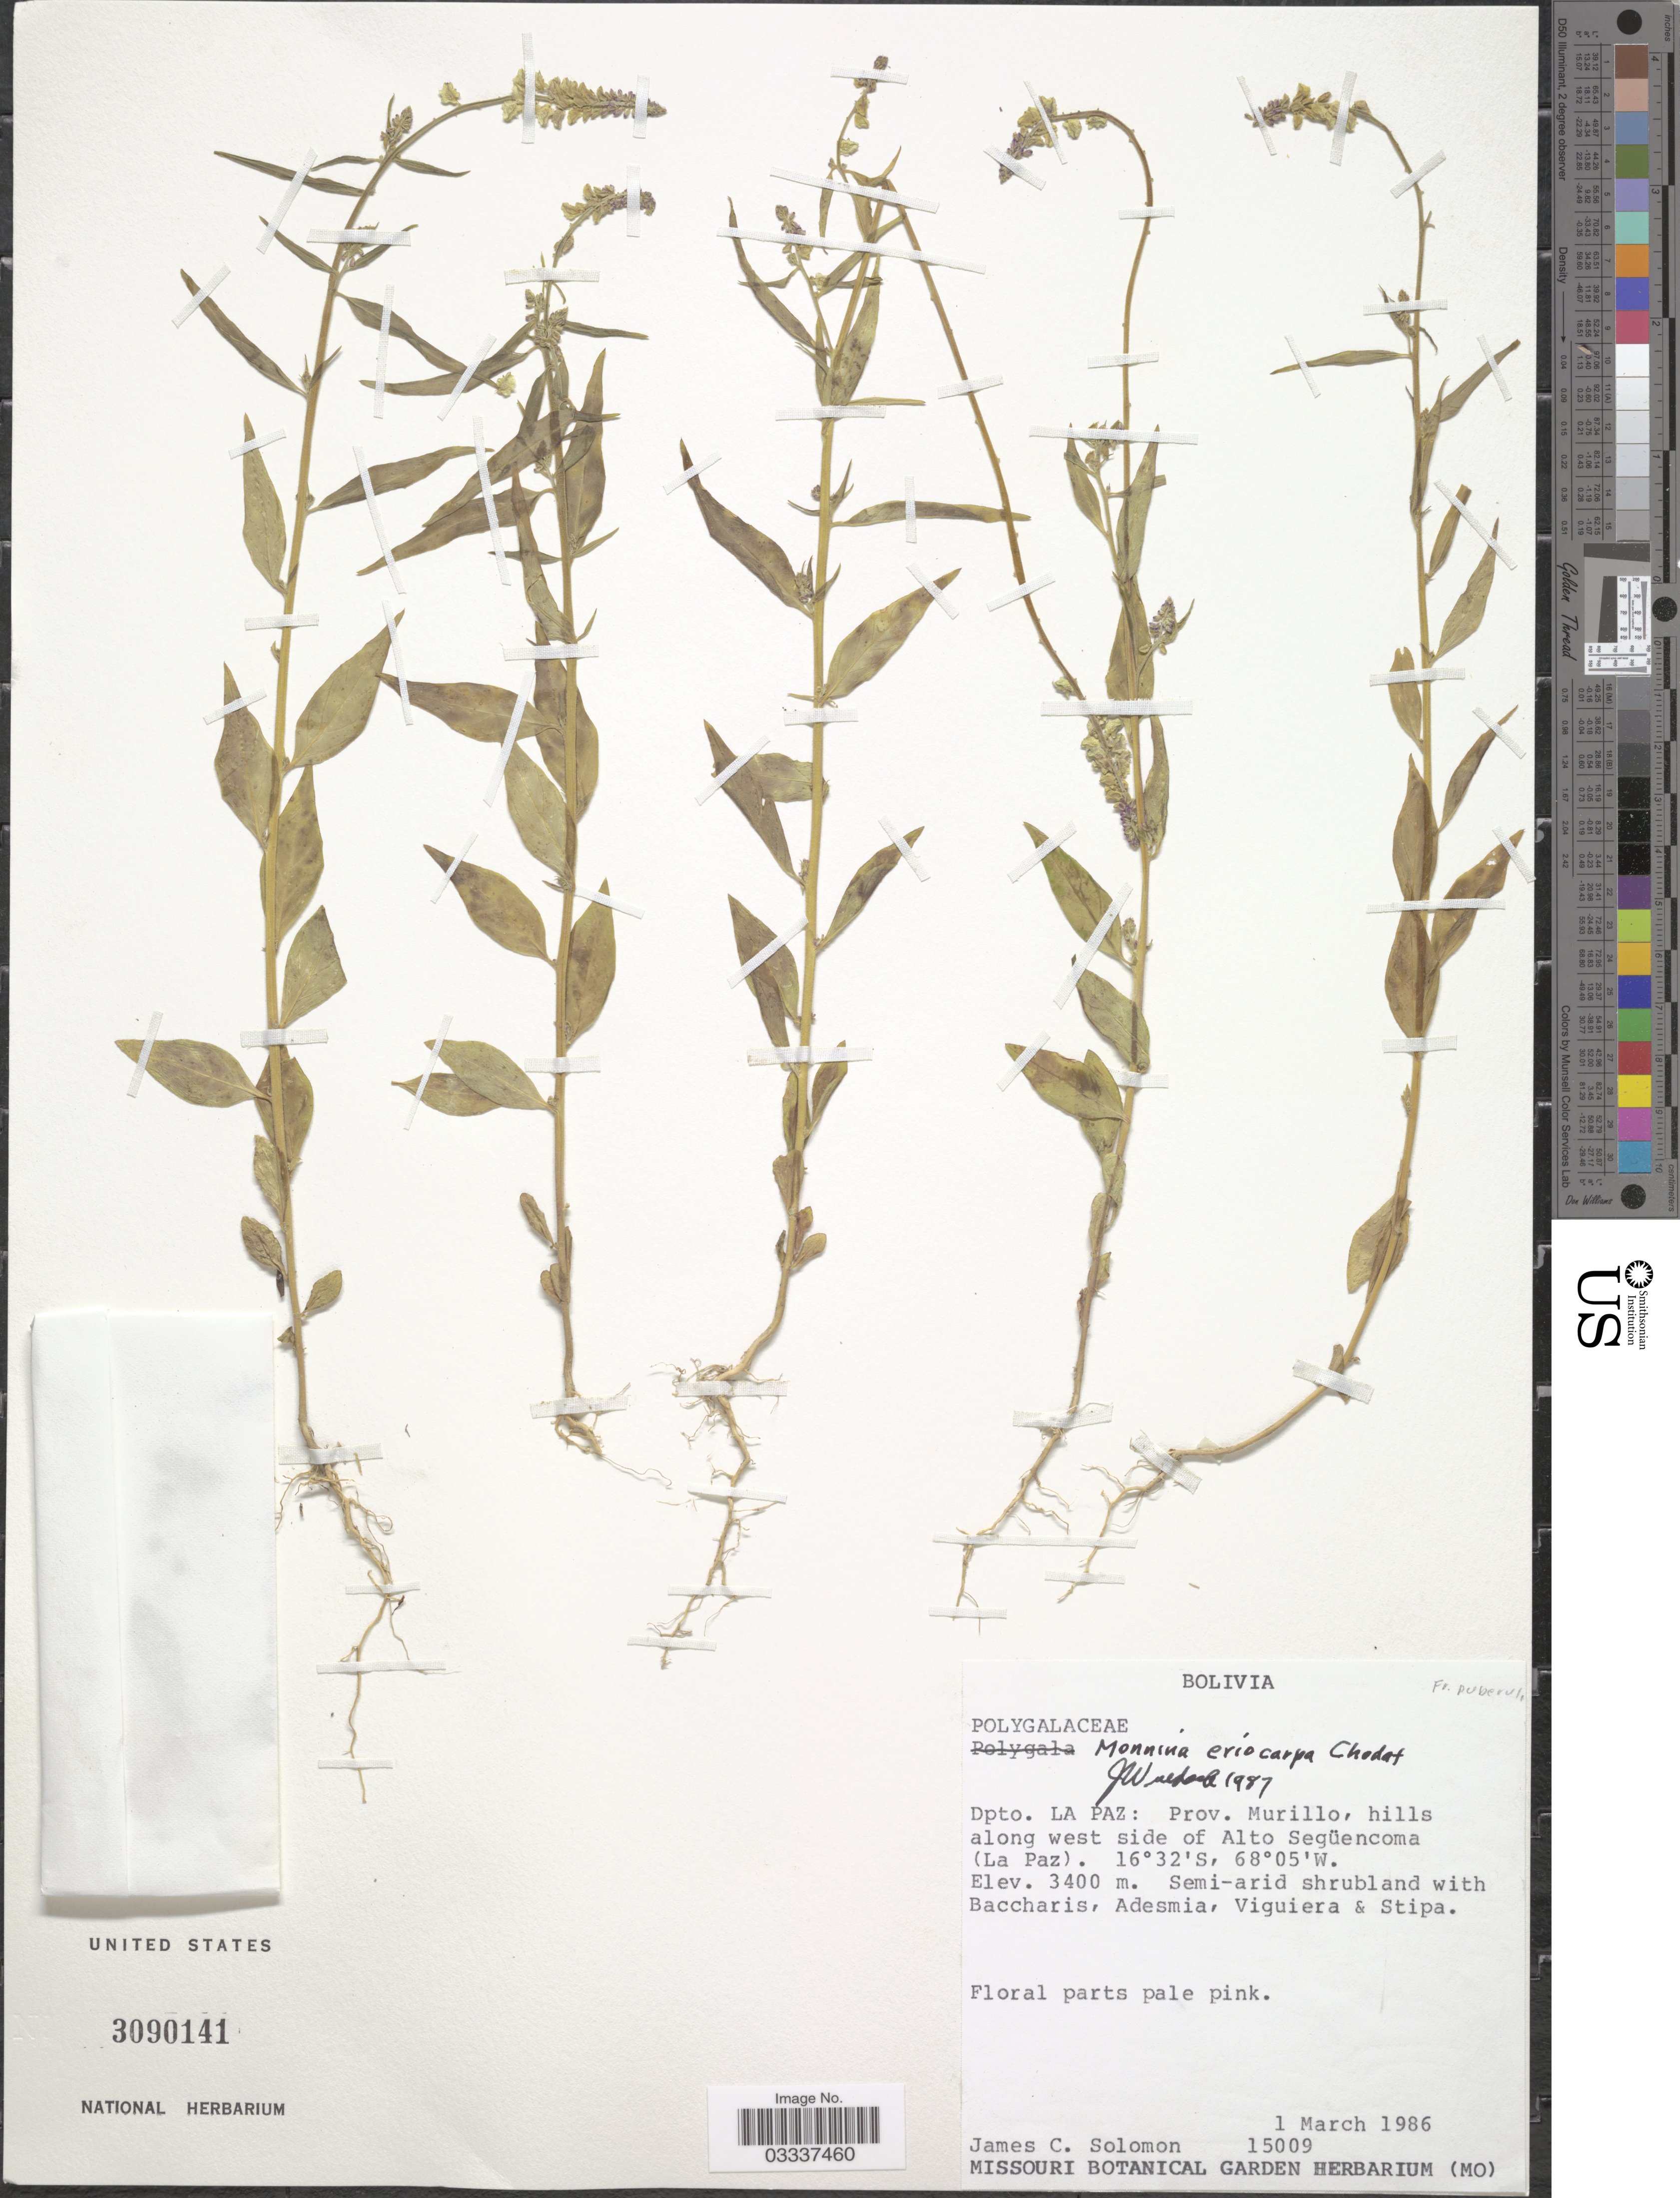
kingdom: Plantae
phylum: Tracheophyta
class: Magnoliopsida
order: Fabales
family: Polygalaceae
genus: Monnina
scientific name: Monnina erioclada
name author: Gand.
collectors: J. C. Solomon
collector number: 15009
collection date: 1986-03-01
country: Bolivia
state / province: La Paz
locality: Dpto. La Paz: Prov. Murillo, hills along west side of Alto Següencoma (La Paz).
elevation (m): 3400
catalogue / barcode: US 3090141